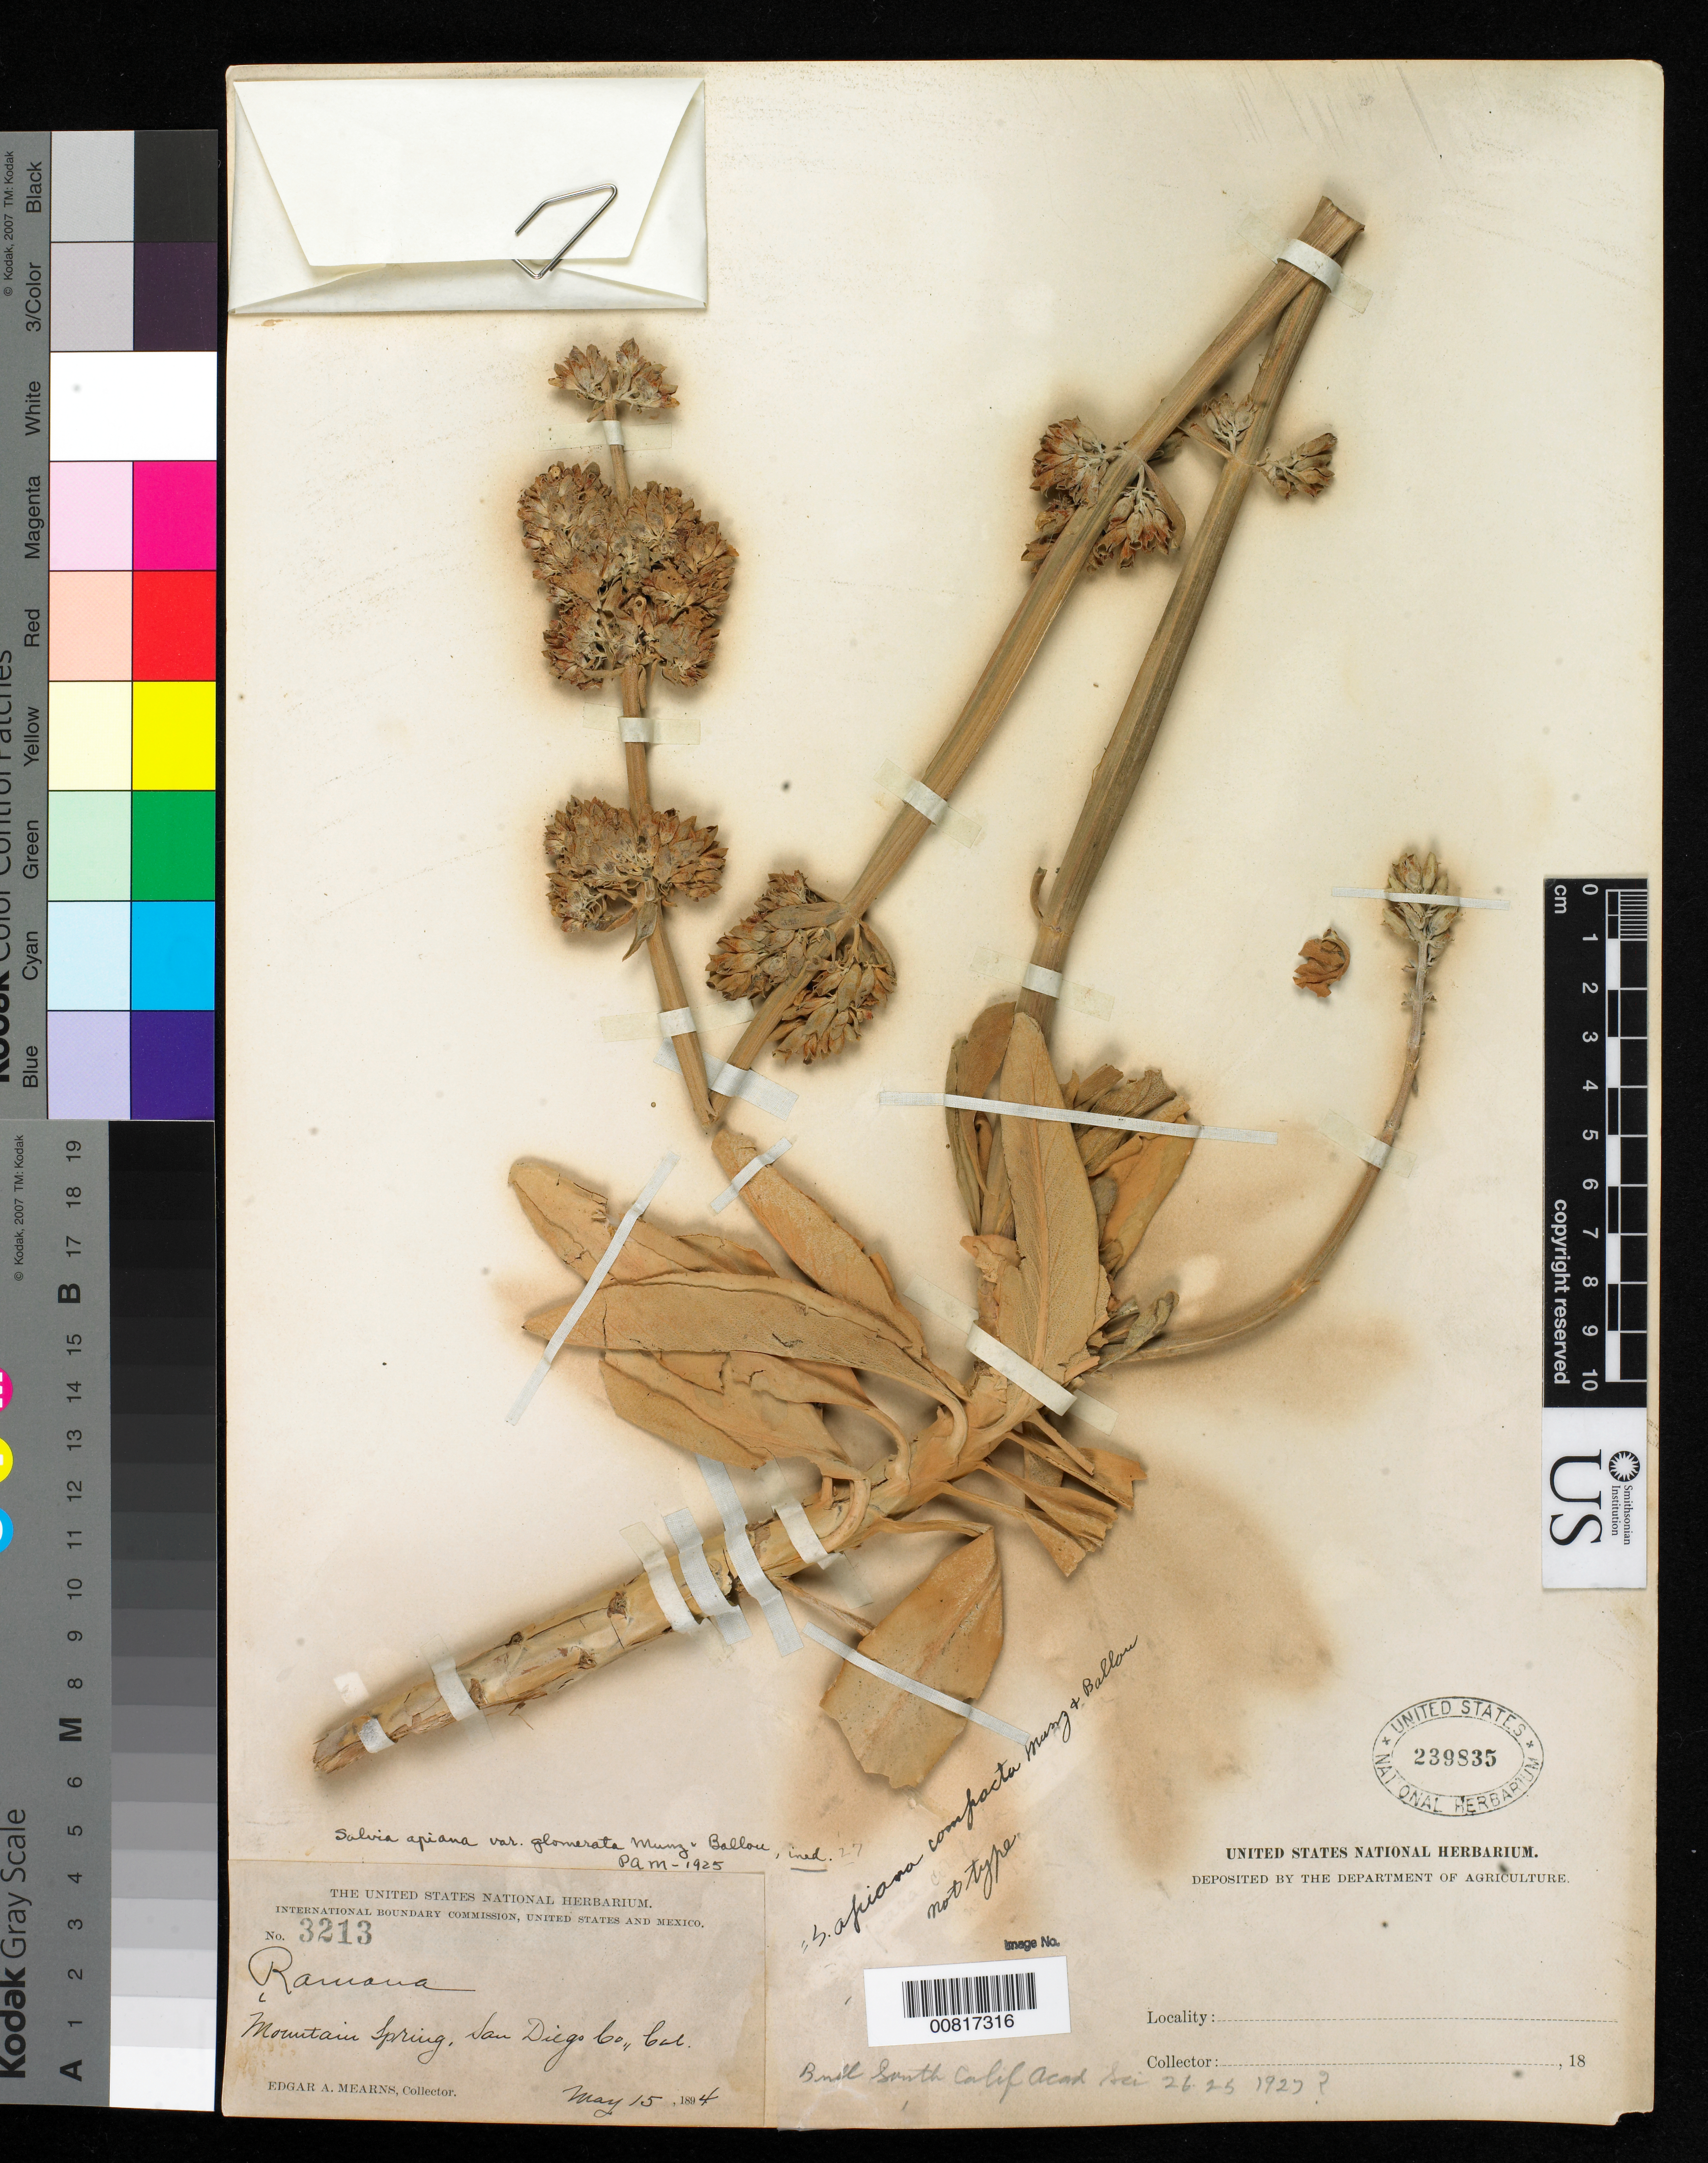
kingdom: Plantae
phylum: Tracheophyta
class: Magnoliopsida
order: Lamiales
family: Lamiaceae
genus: Salvia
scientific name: Salvia apiana var. compacta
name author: Jeps.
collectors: E. A. Mearns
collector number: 3213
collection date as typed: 15 May 1894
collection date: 1894-05-15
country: United States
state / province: California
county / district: San Diego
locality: Mountain Spring, San Diego County, California.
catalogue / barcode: US 239835